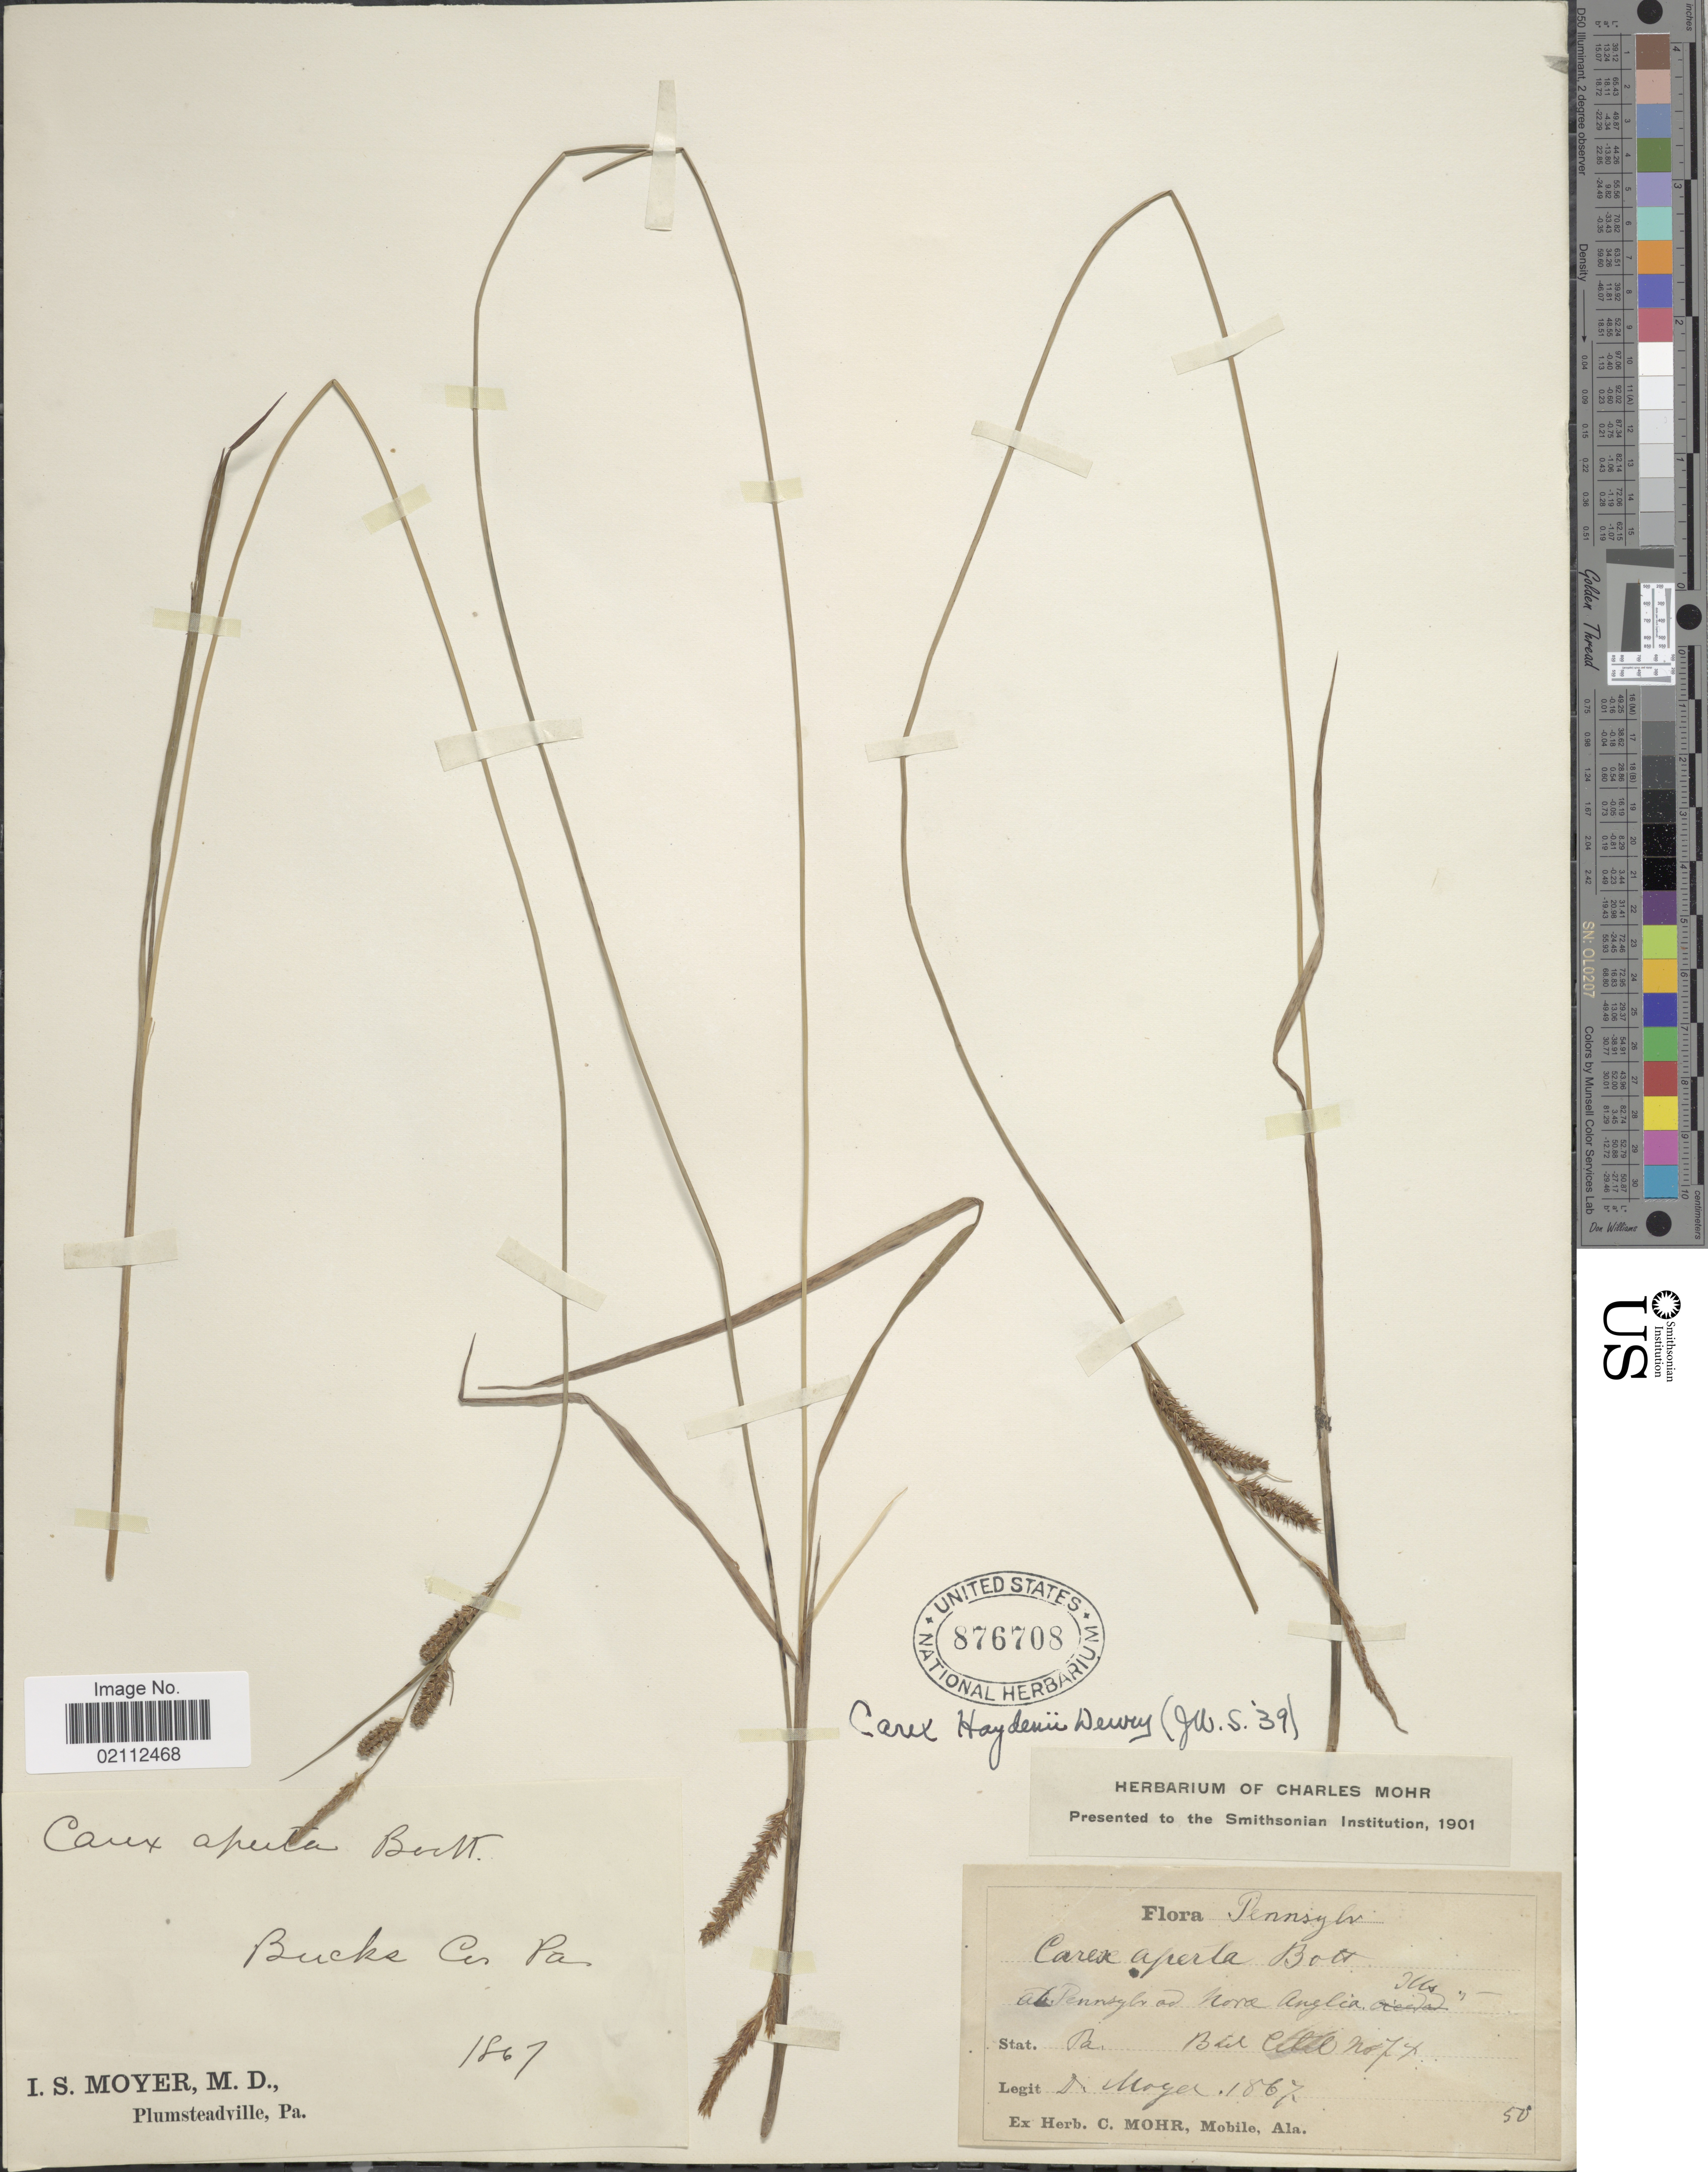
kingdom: Plantae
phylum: Tracheophyta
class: Liliopsida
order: Poales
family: Cyperaceae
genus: Carex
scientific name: Carex haydenii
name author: Dewey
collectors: I. S. Moyer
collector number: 77*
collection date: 1867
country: United States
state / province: Pennsylvania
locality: Bucks Co., Novae Anglia, Ills., Bail Cebel [interpreted].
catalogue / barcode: US 876708